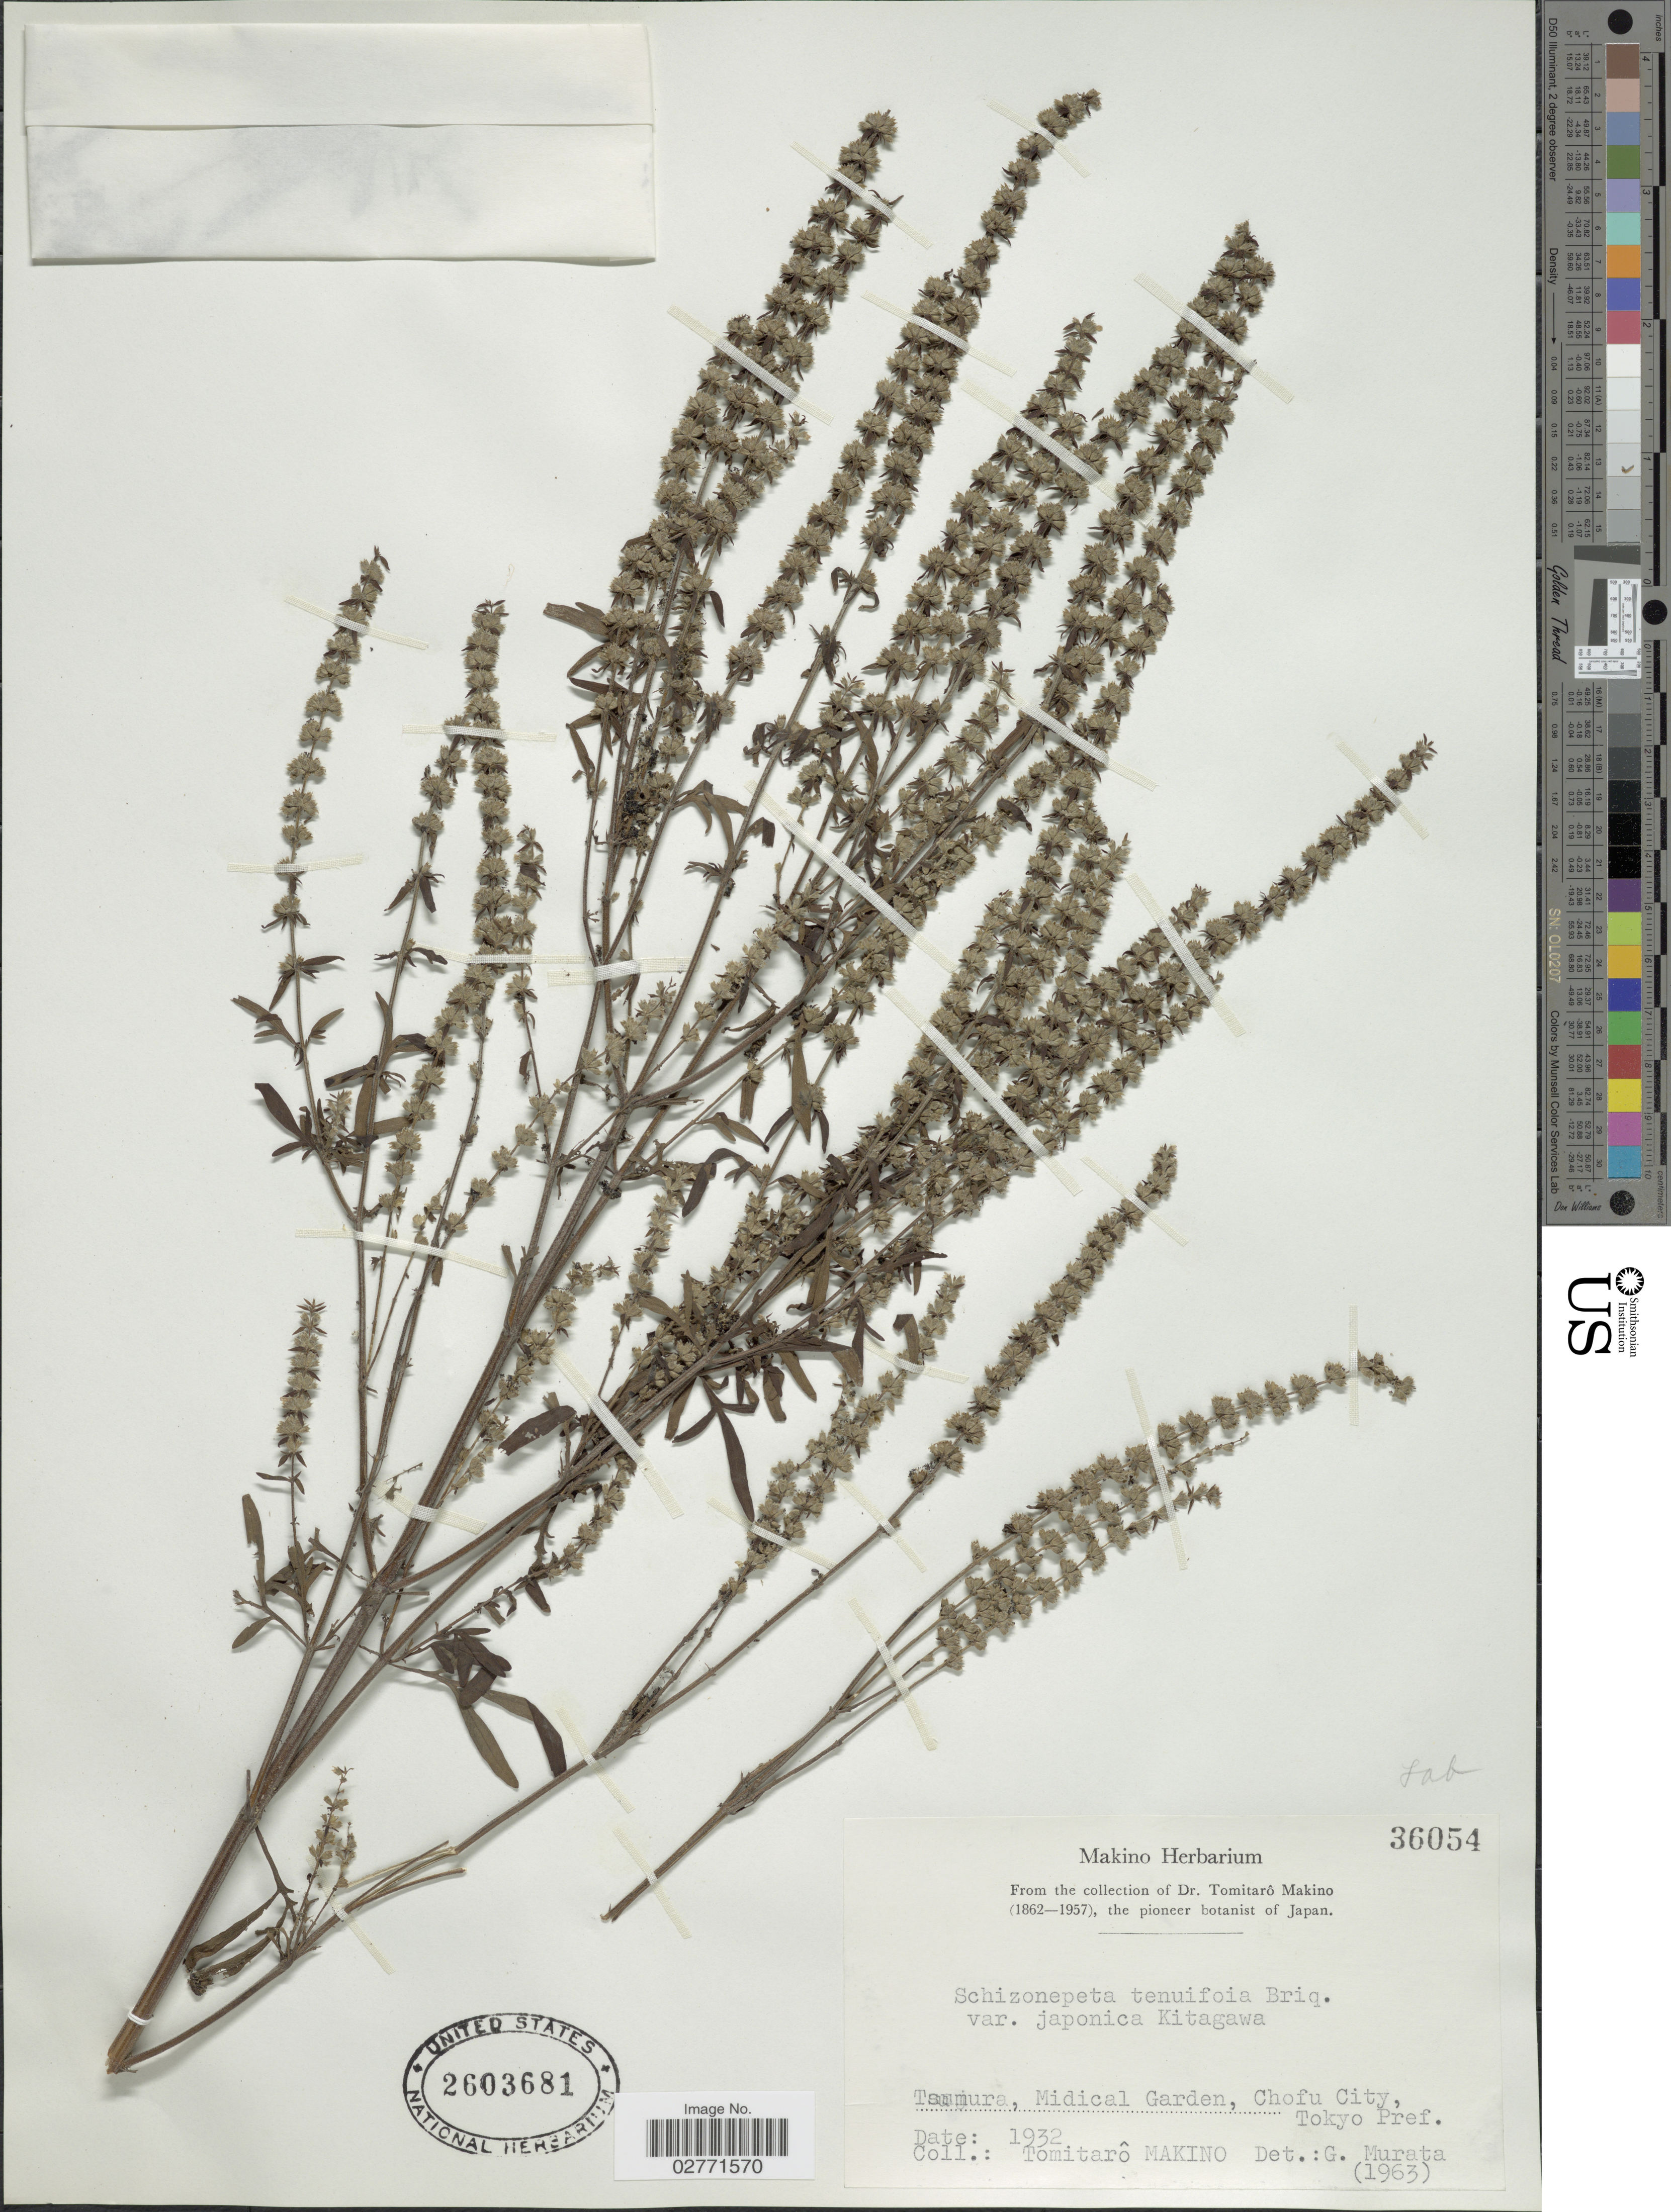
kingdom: Plantae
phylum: Tracheophyta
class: Magnoliopsida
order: Lamiales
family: Lamiaceae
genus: Schizonepeta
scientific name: Schizonepeta tenuifolia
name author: Briq.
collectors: T. Makino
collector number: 36054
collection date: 1932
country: Japan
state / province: Tokyo, Federal City of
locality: Tsumura, Midical Garden, Chofu City, Tokyo Pref.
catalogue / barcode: US 2603681